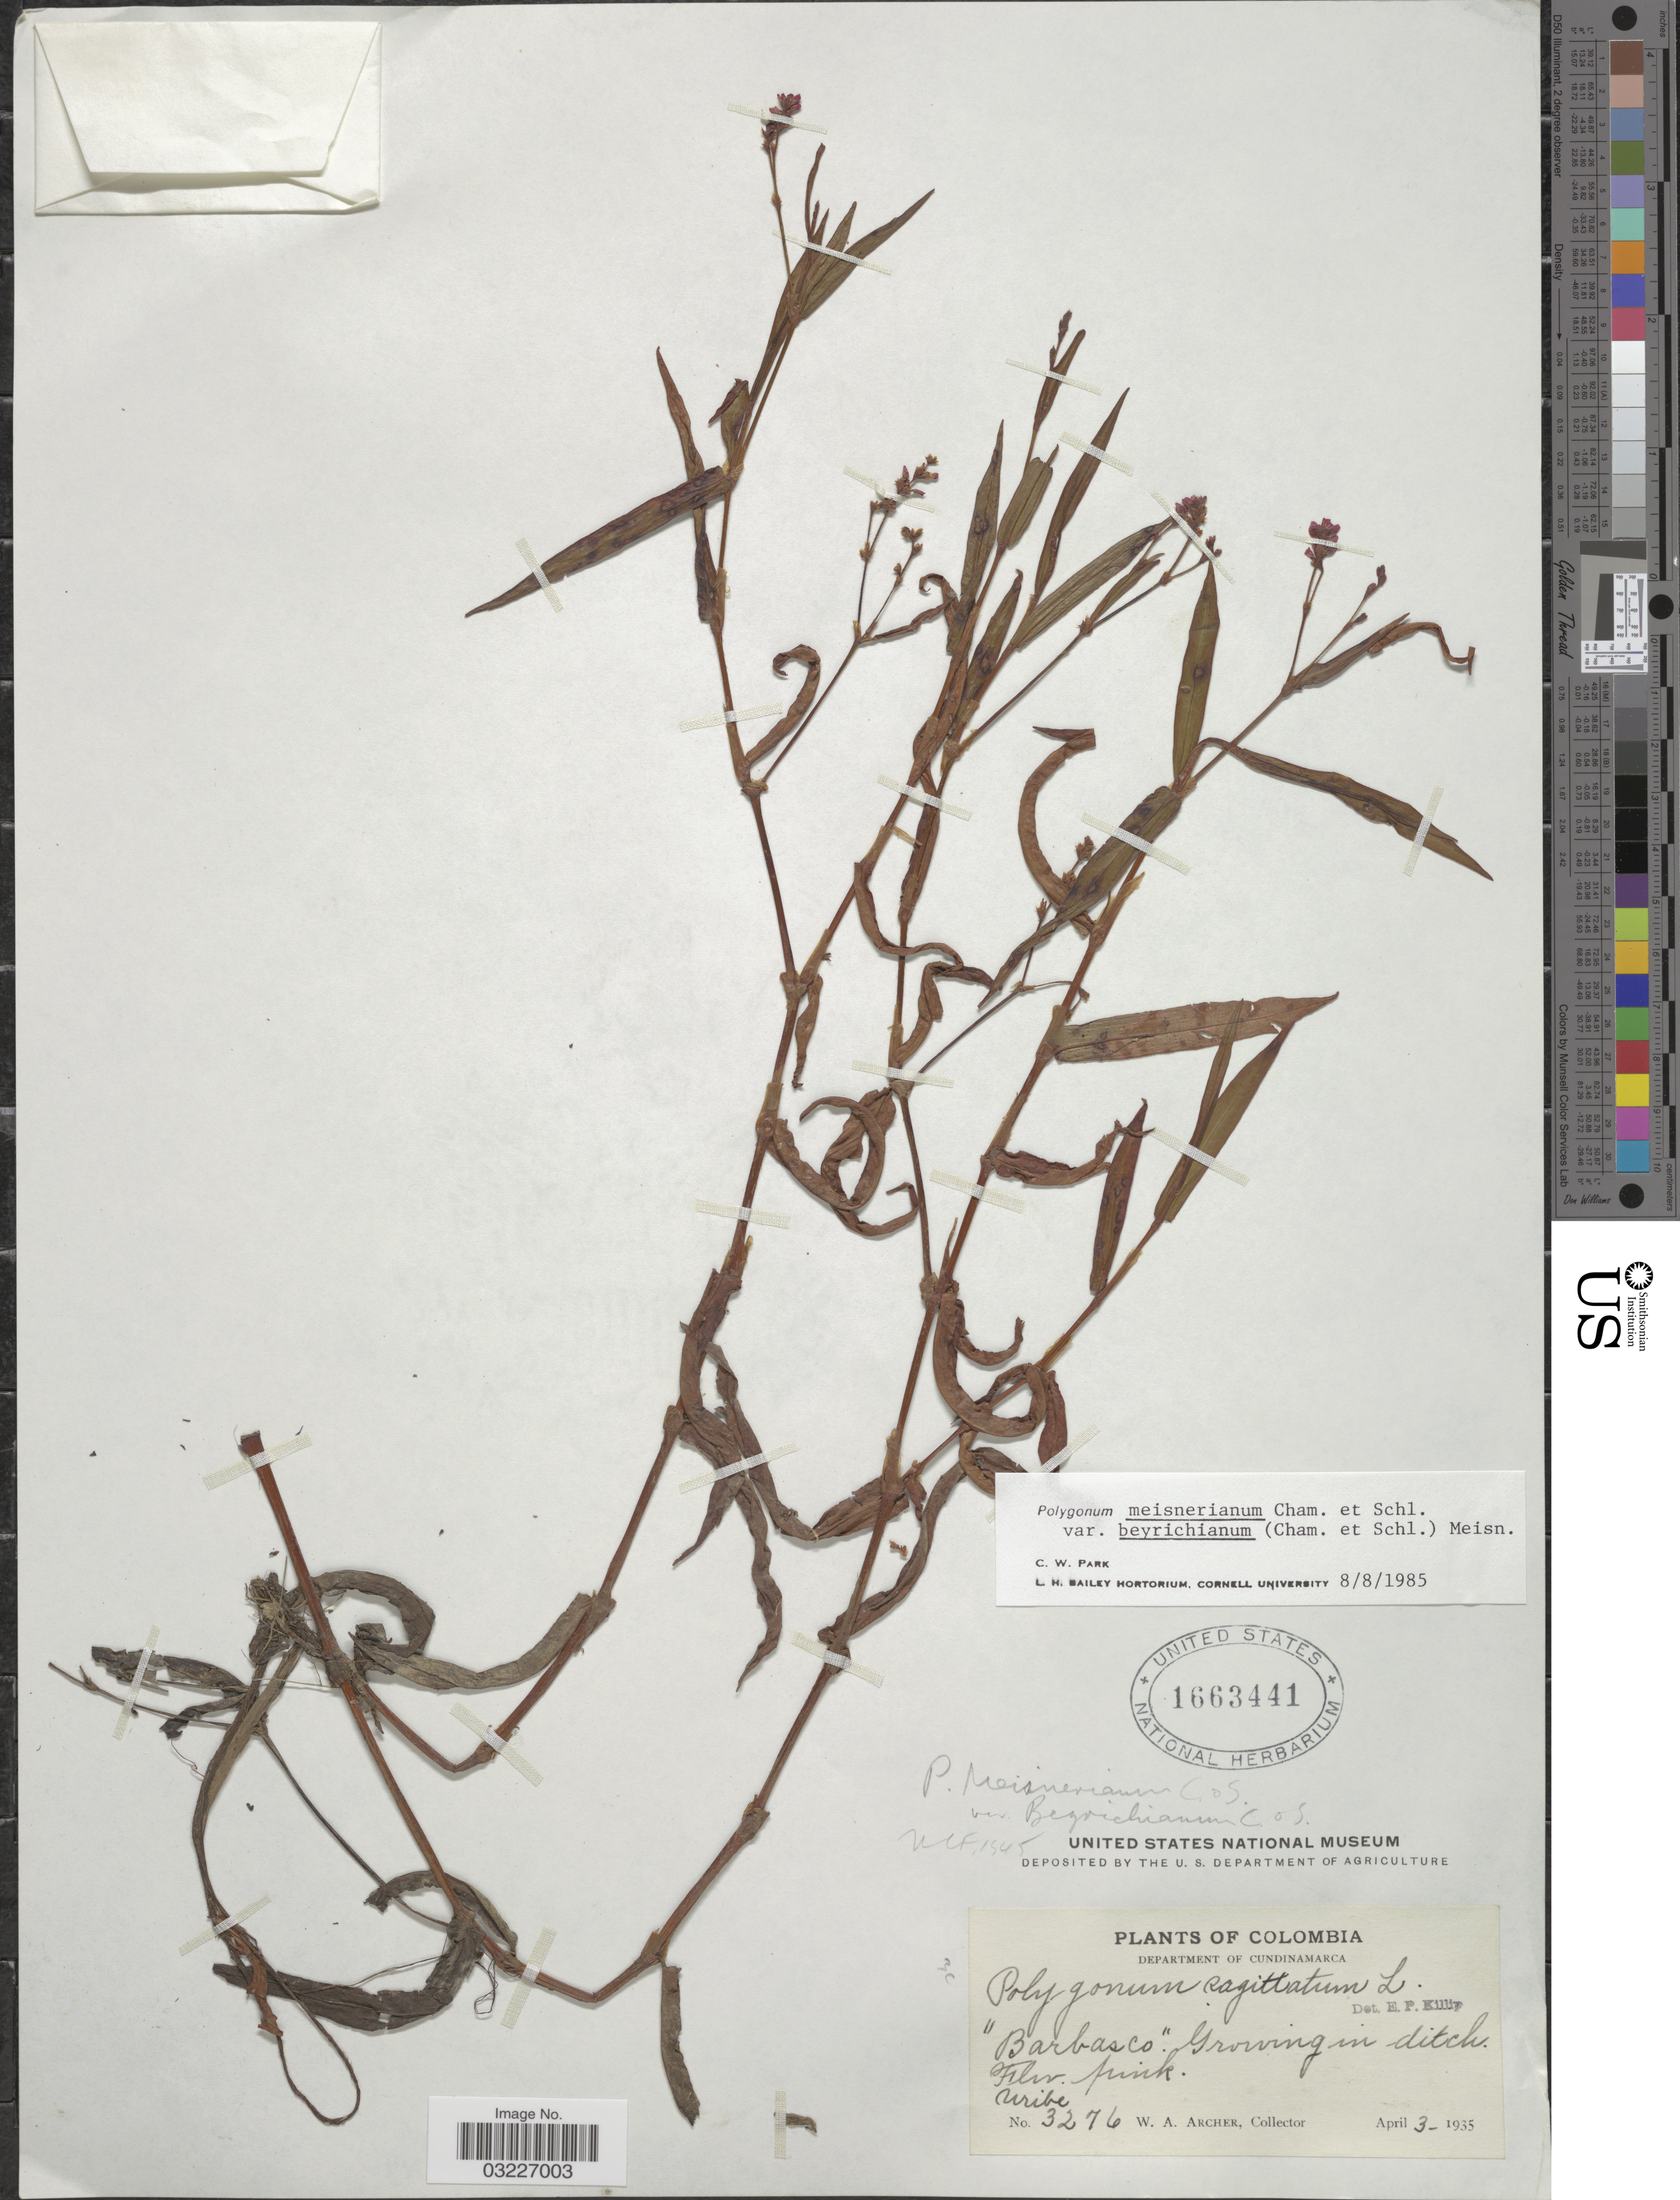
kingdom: Plantae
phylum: Tracheophyta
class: Magnoliopsida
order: Caryophyllales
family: Polygonaceae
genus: Polygonum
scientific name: Polygonum meisnerianum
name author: Cham. & Schltdl.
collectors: W. Archer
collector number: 3276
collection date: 1935-04-03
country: Colombia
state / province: Cundinamarca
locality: Department of Cundinamarca. Uribe.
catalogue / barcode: US 1663441